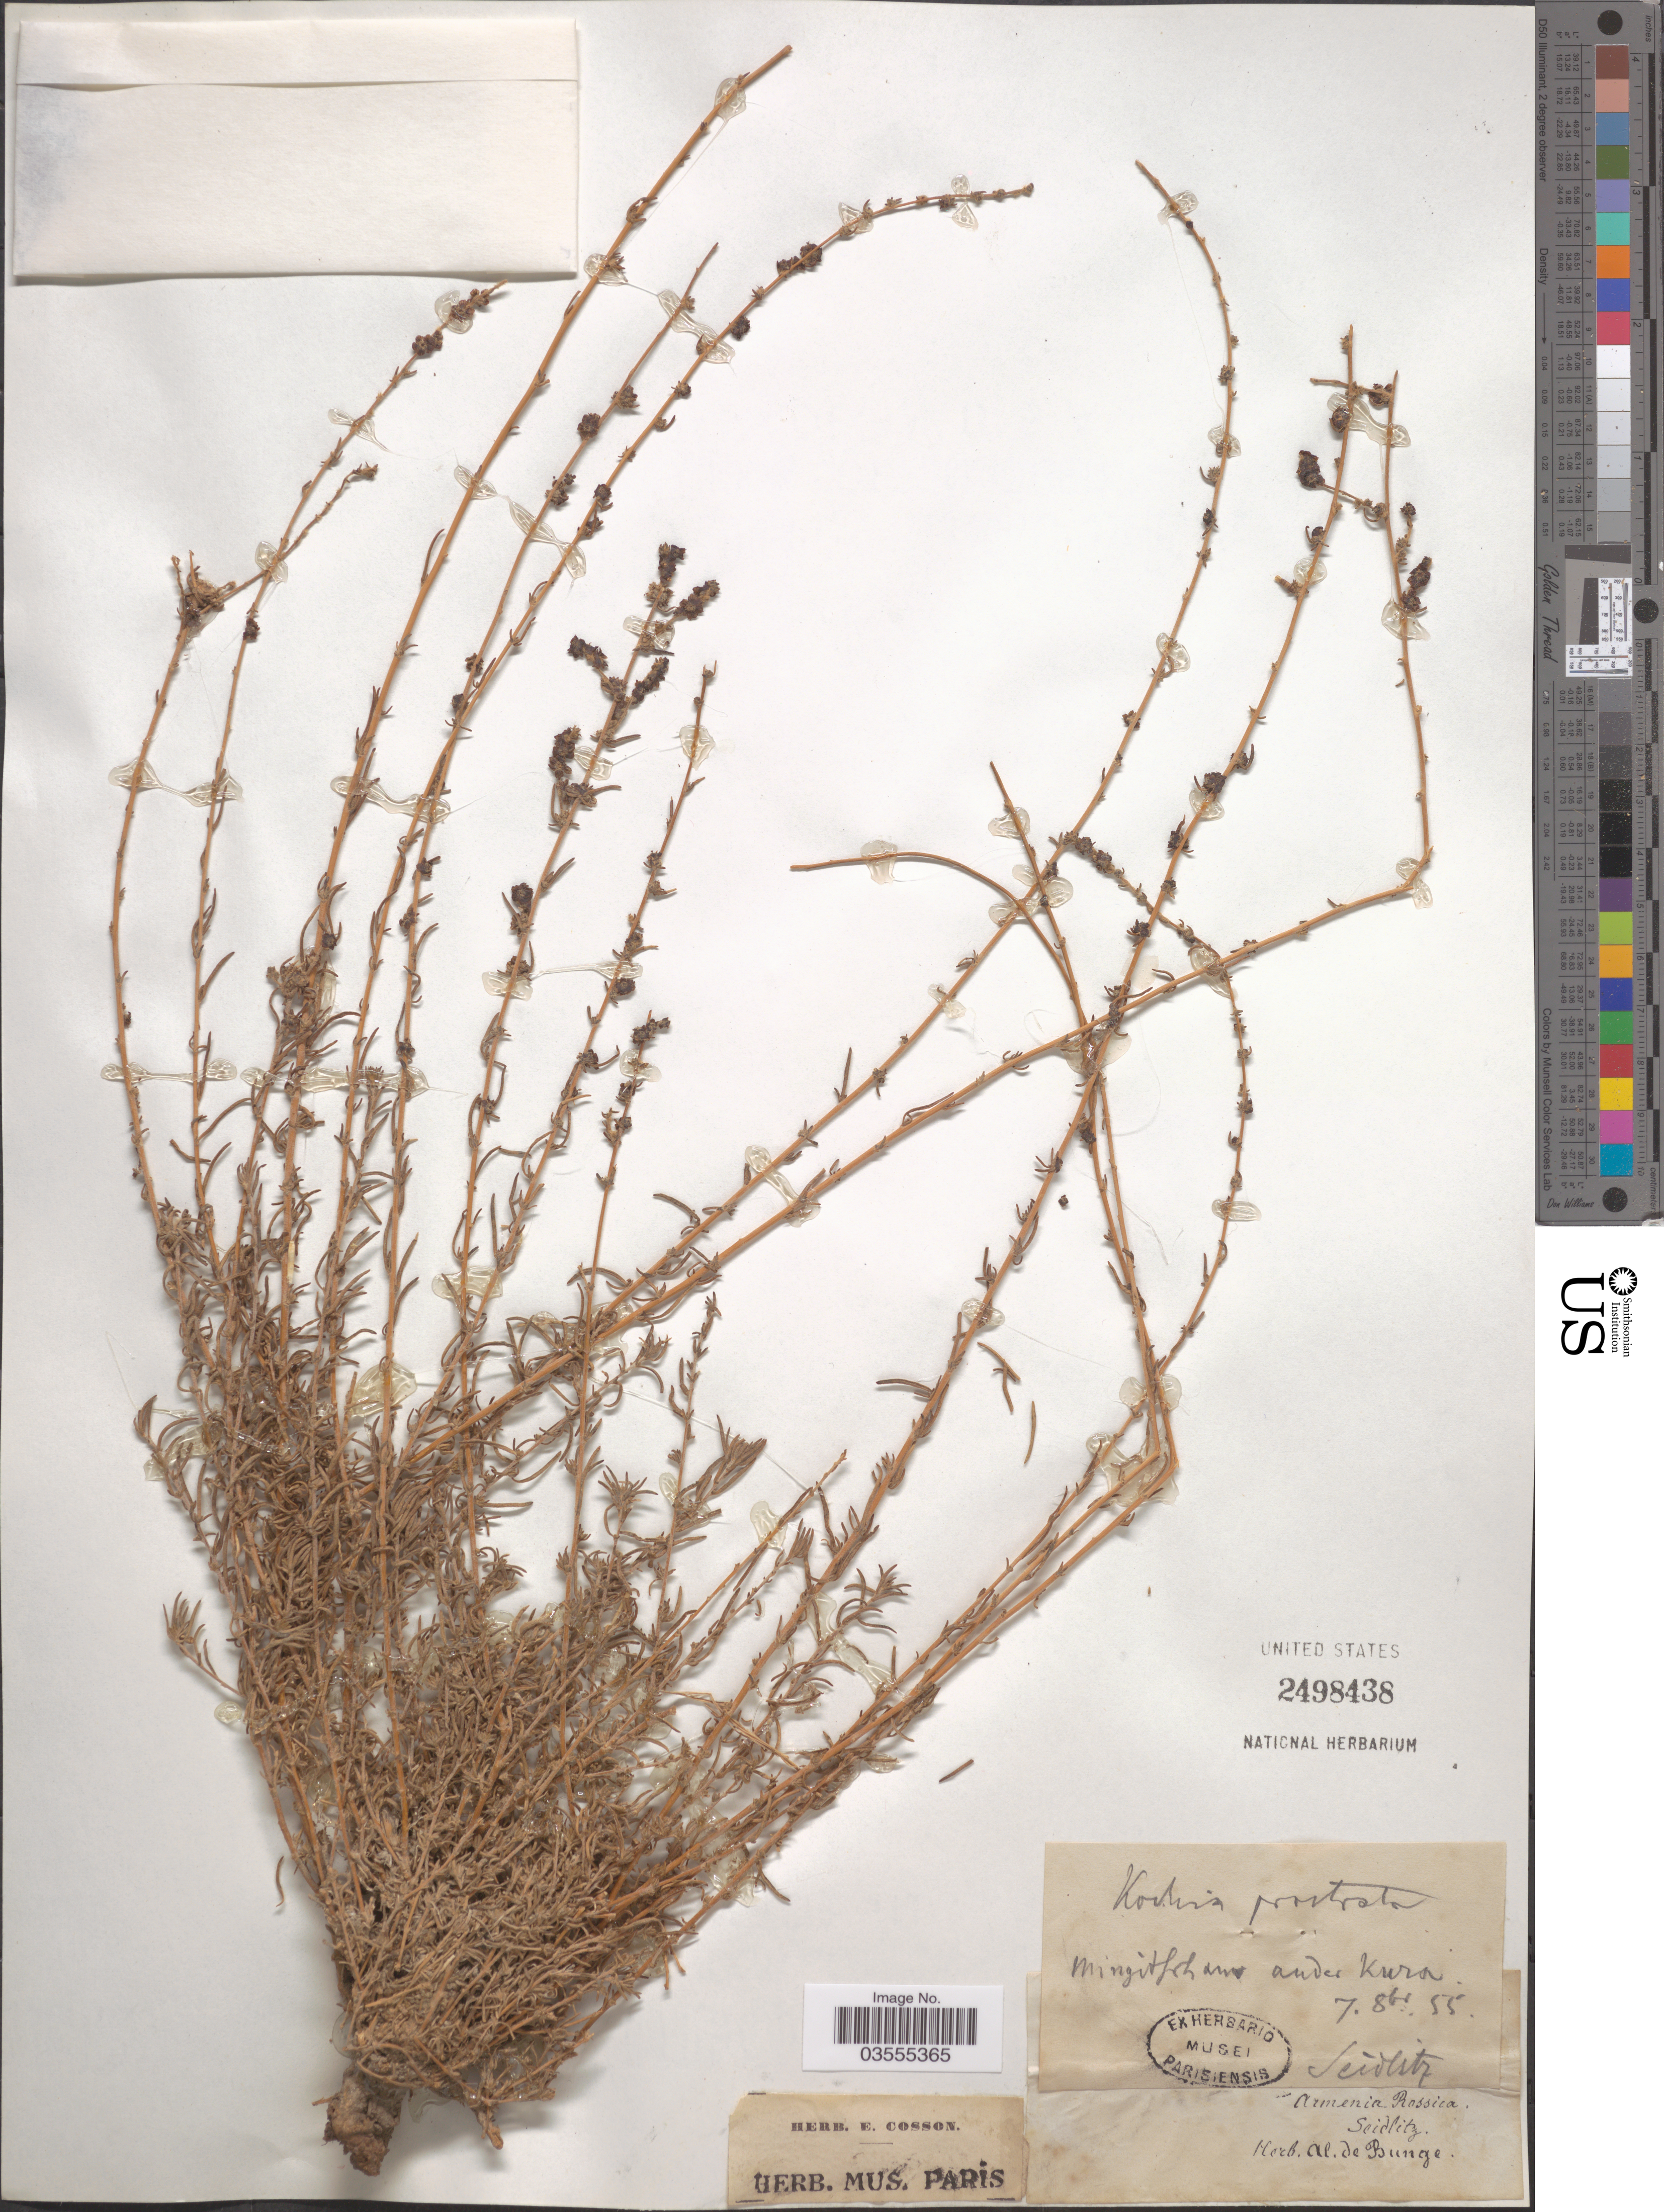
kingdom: Plantae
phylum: Tracheophyta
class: Magnoliopsida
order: Caryophyllales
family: Amaranthaceae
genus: Bassia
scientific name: Bassia prostrata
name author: (L.) Beck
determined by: U.S. National Herbarium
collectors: Seidlitz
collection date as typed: Transcribed d/m/y: 7/10/55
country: Armenia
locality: Mingit [illegible text] ander [interpreted] Kura. Armenia Rossica.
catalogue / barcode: US 2498438